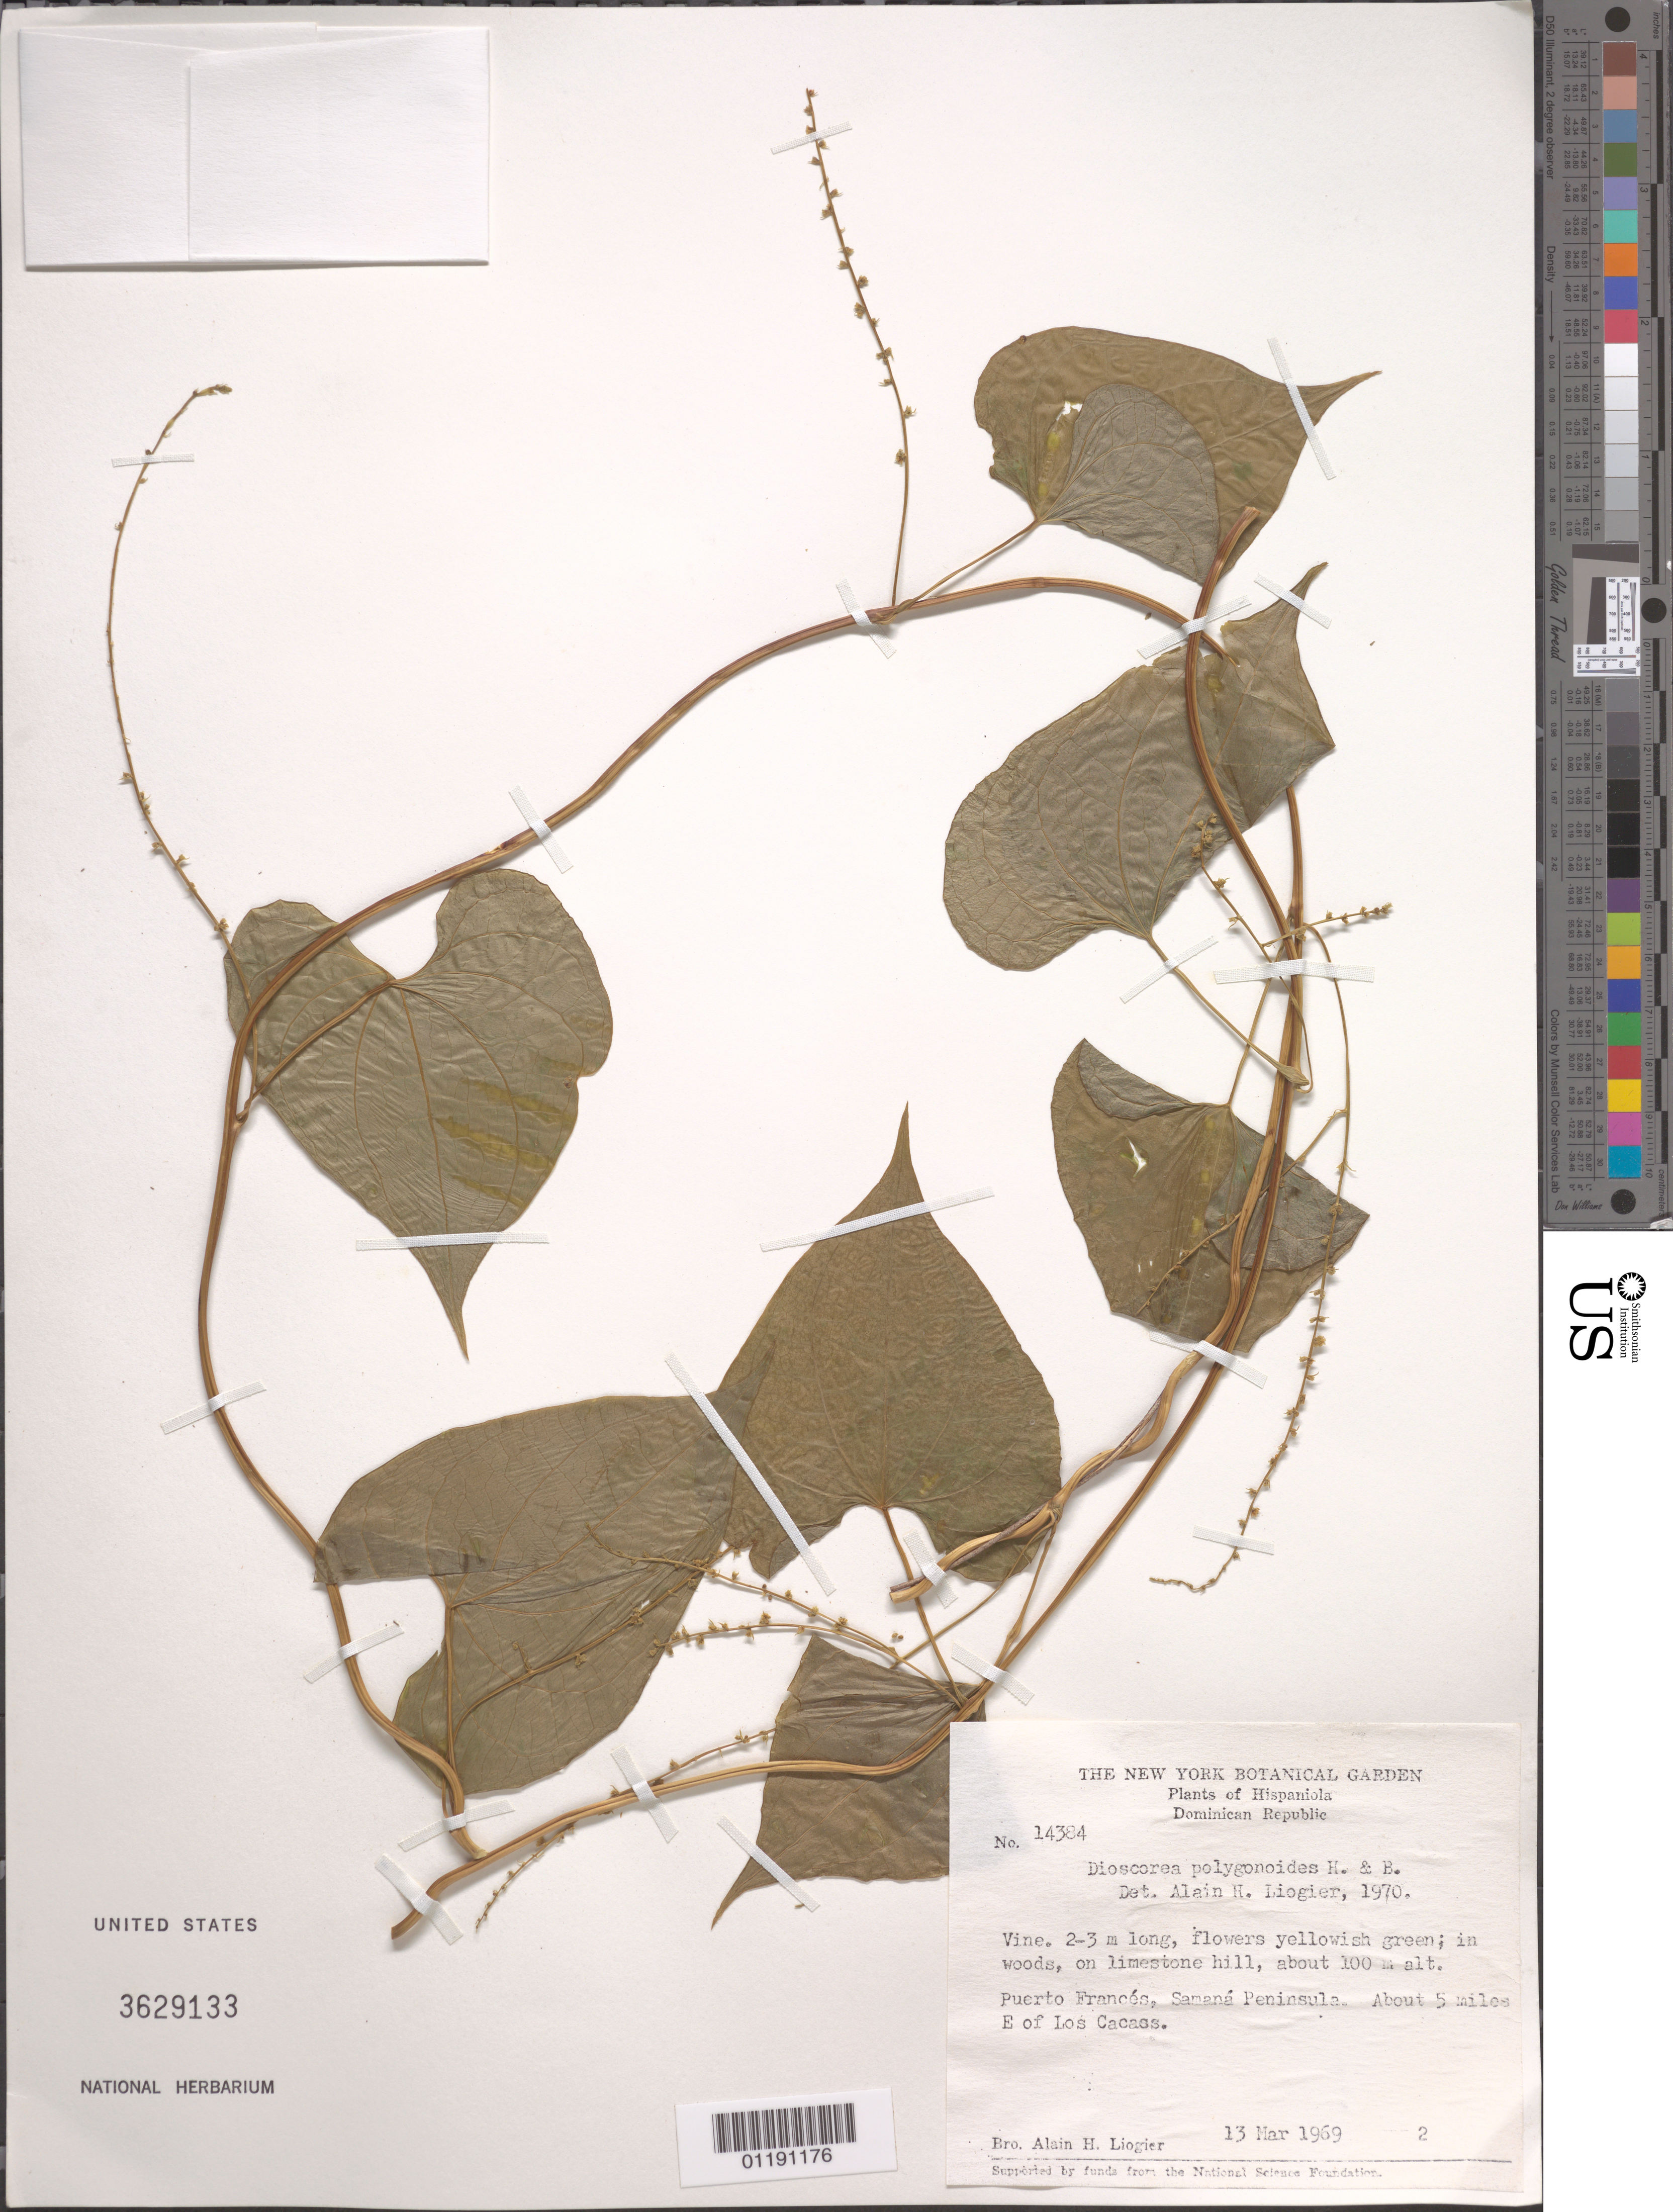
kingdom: Plantae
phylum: Tracheophyta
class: Liliopsida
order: Dioscoreales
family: Dioscoreaceae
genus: Dioscorea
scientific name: Dioscorea polygonoides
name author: Humb. & Bonpl. ex Willd.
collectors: A. H. Liogier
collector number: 14384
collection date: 1969-03-13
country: Dominican Republic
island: Hispaniola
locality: Puerto Francés, Semaná Peninsula. ABout 5 miles E of Los Cacaos.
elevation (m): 100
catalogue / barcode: US 3629133